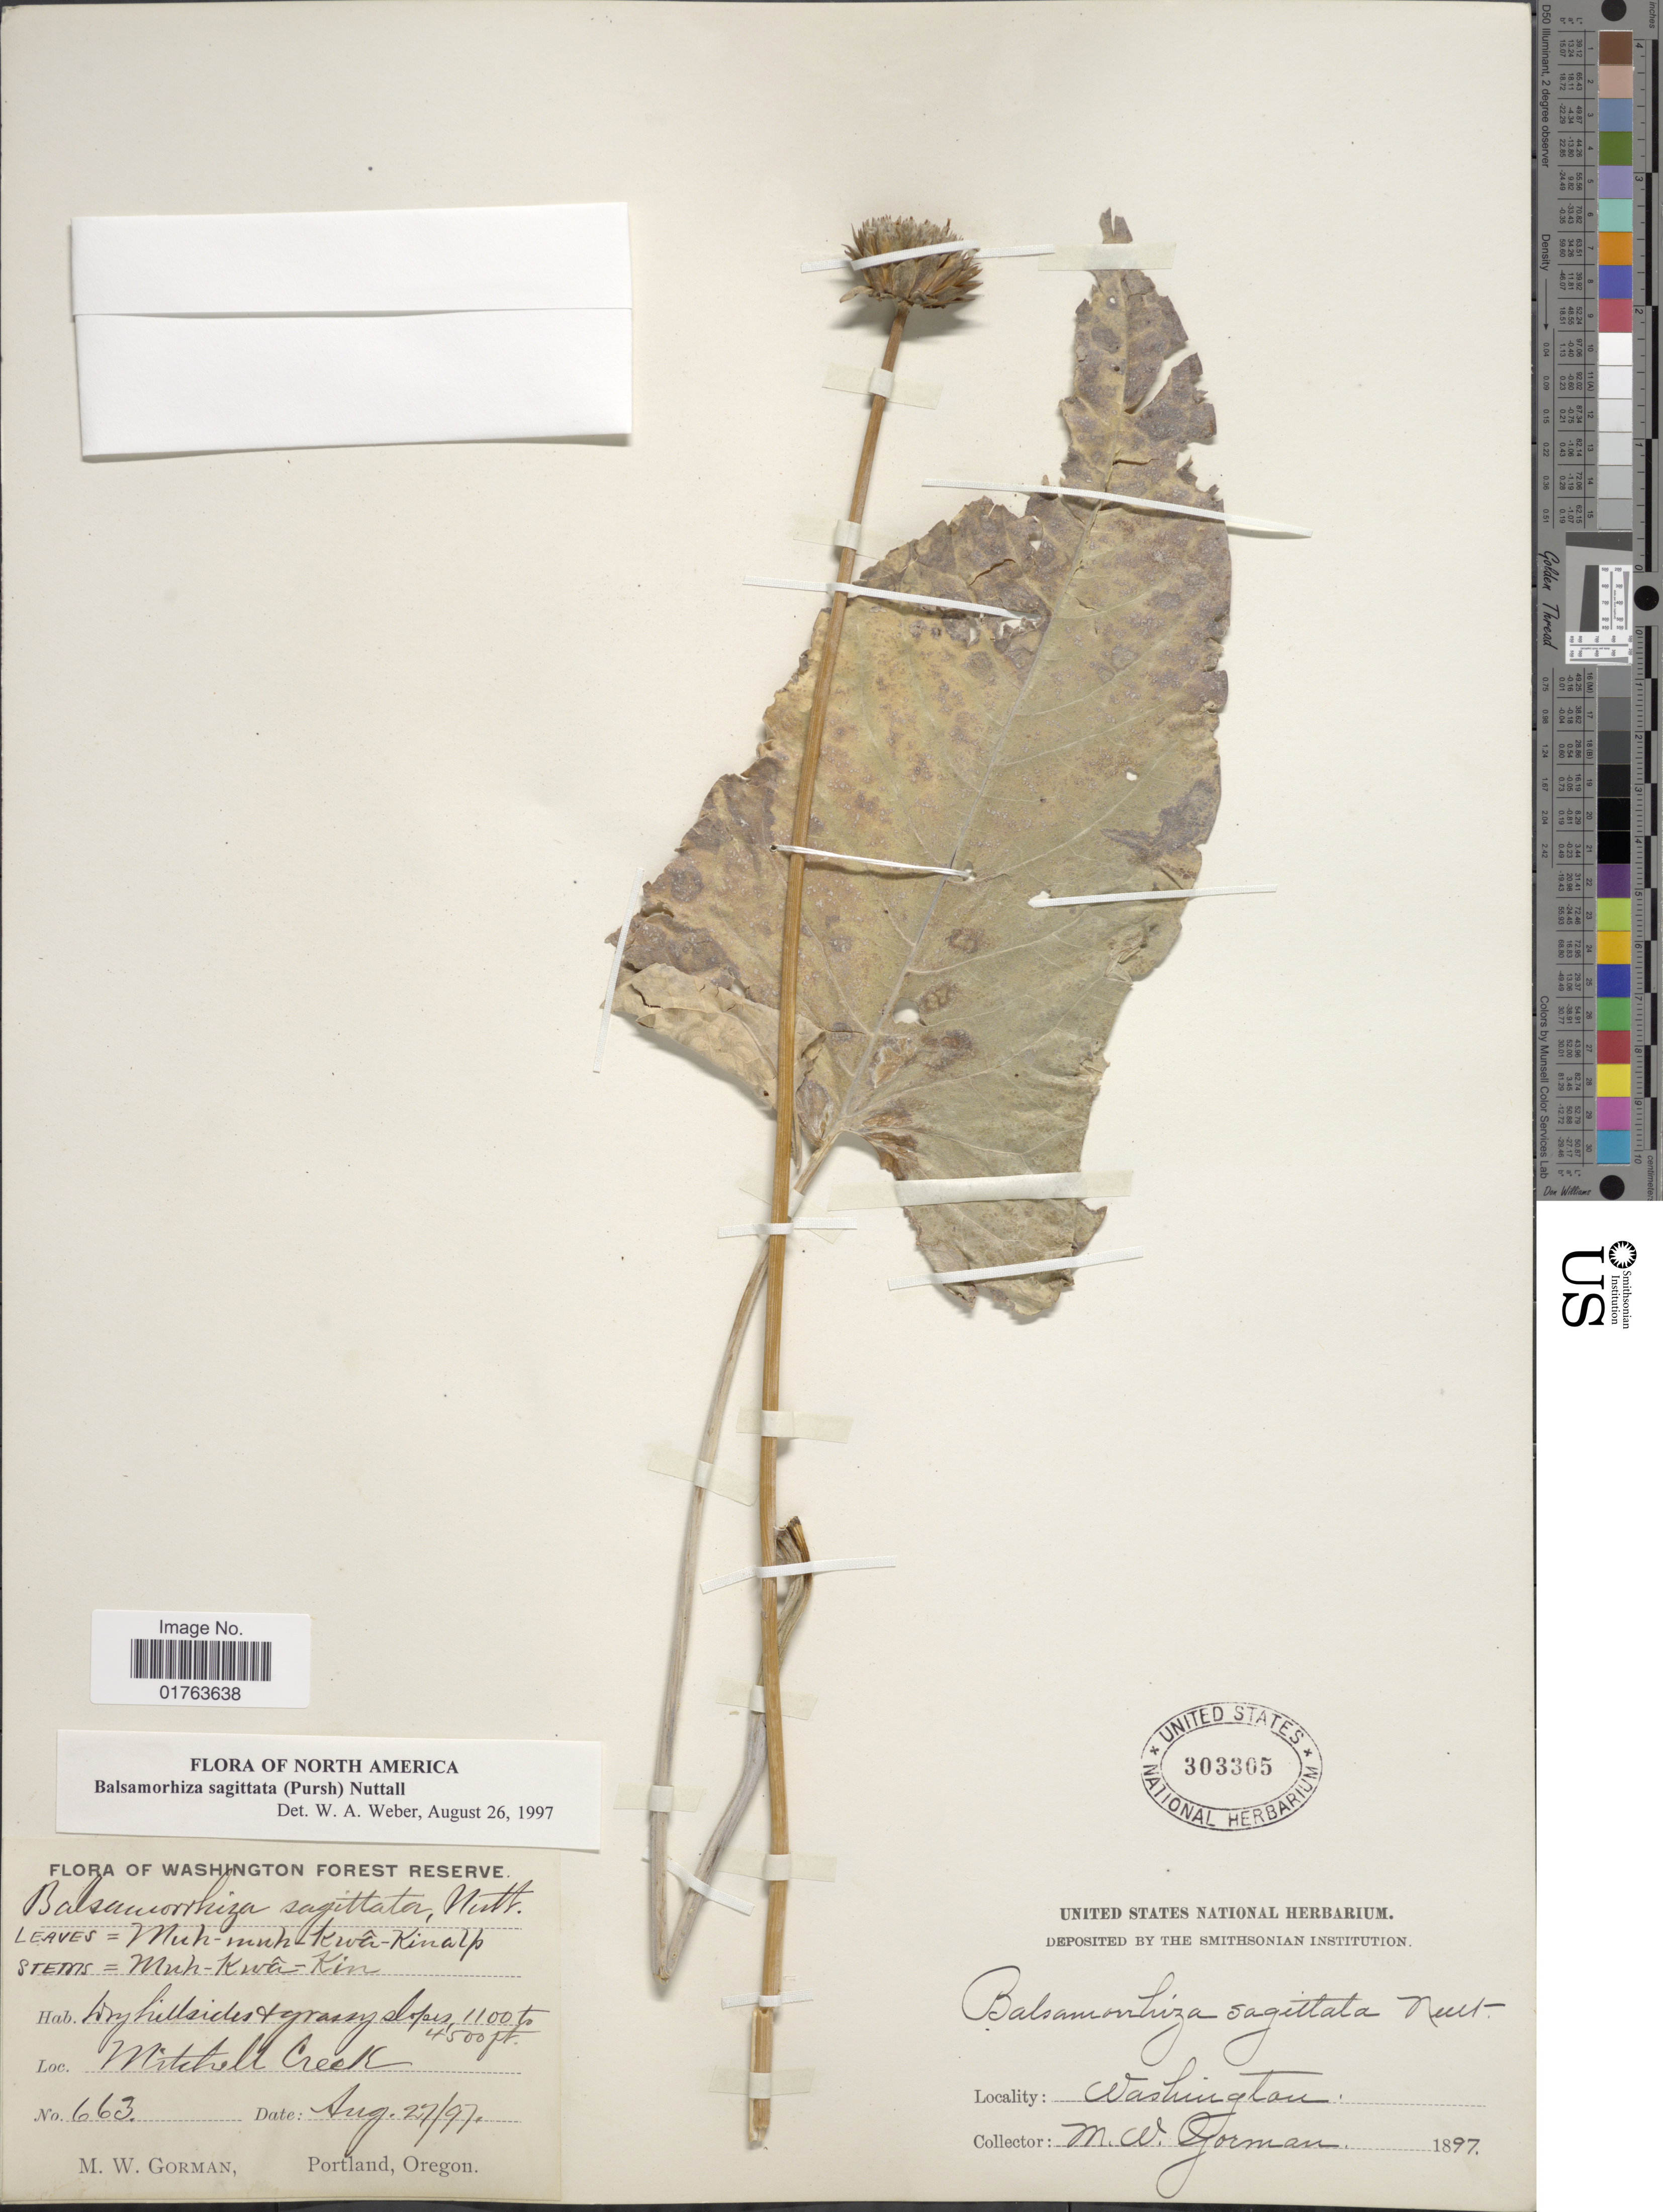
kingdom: Plantae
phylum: Tracheophyta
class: Magnoliopsida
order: Asterales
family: Asteraceae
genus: Balsamorhiza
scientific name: Balsamorhiza sagittata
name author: (Pursh) Nutt.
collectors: M. W. Gorman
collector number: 663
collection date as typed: Transcribed d/m/y: 27/8/97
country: United States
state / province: Washington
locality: Mitchell Creek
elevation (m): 335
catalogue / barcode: US 303305